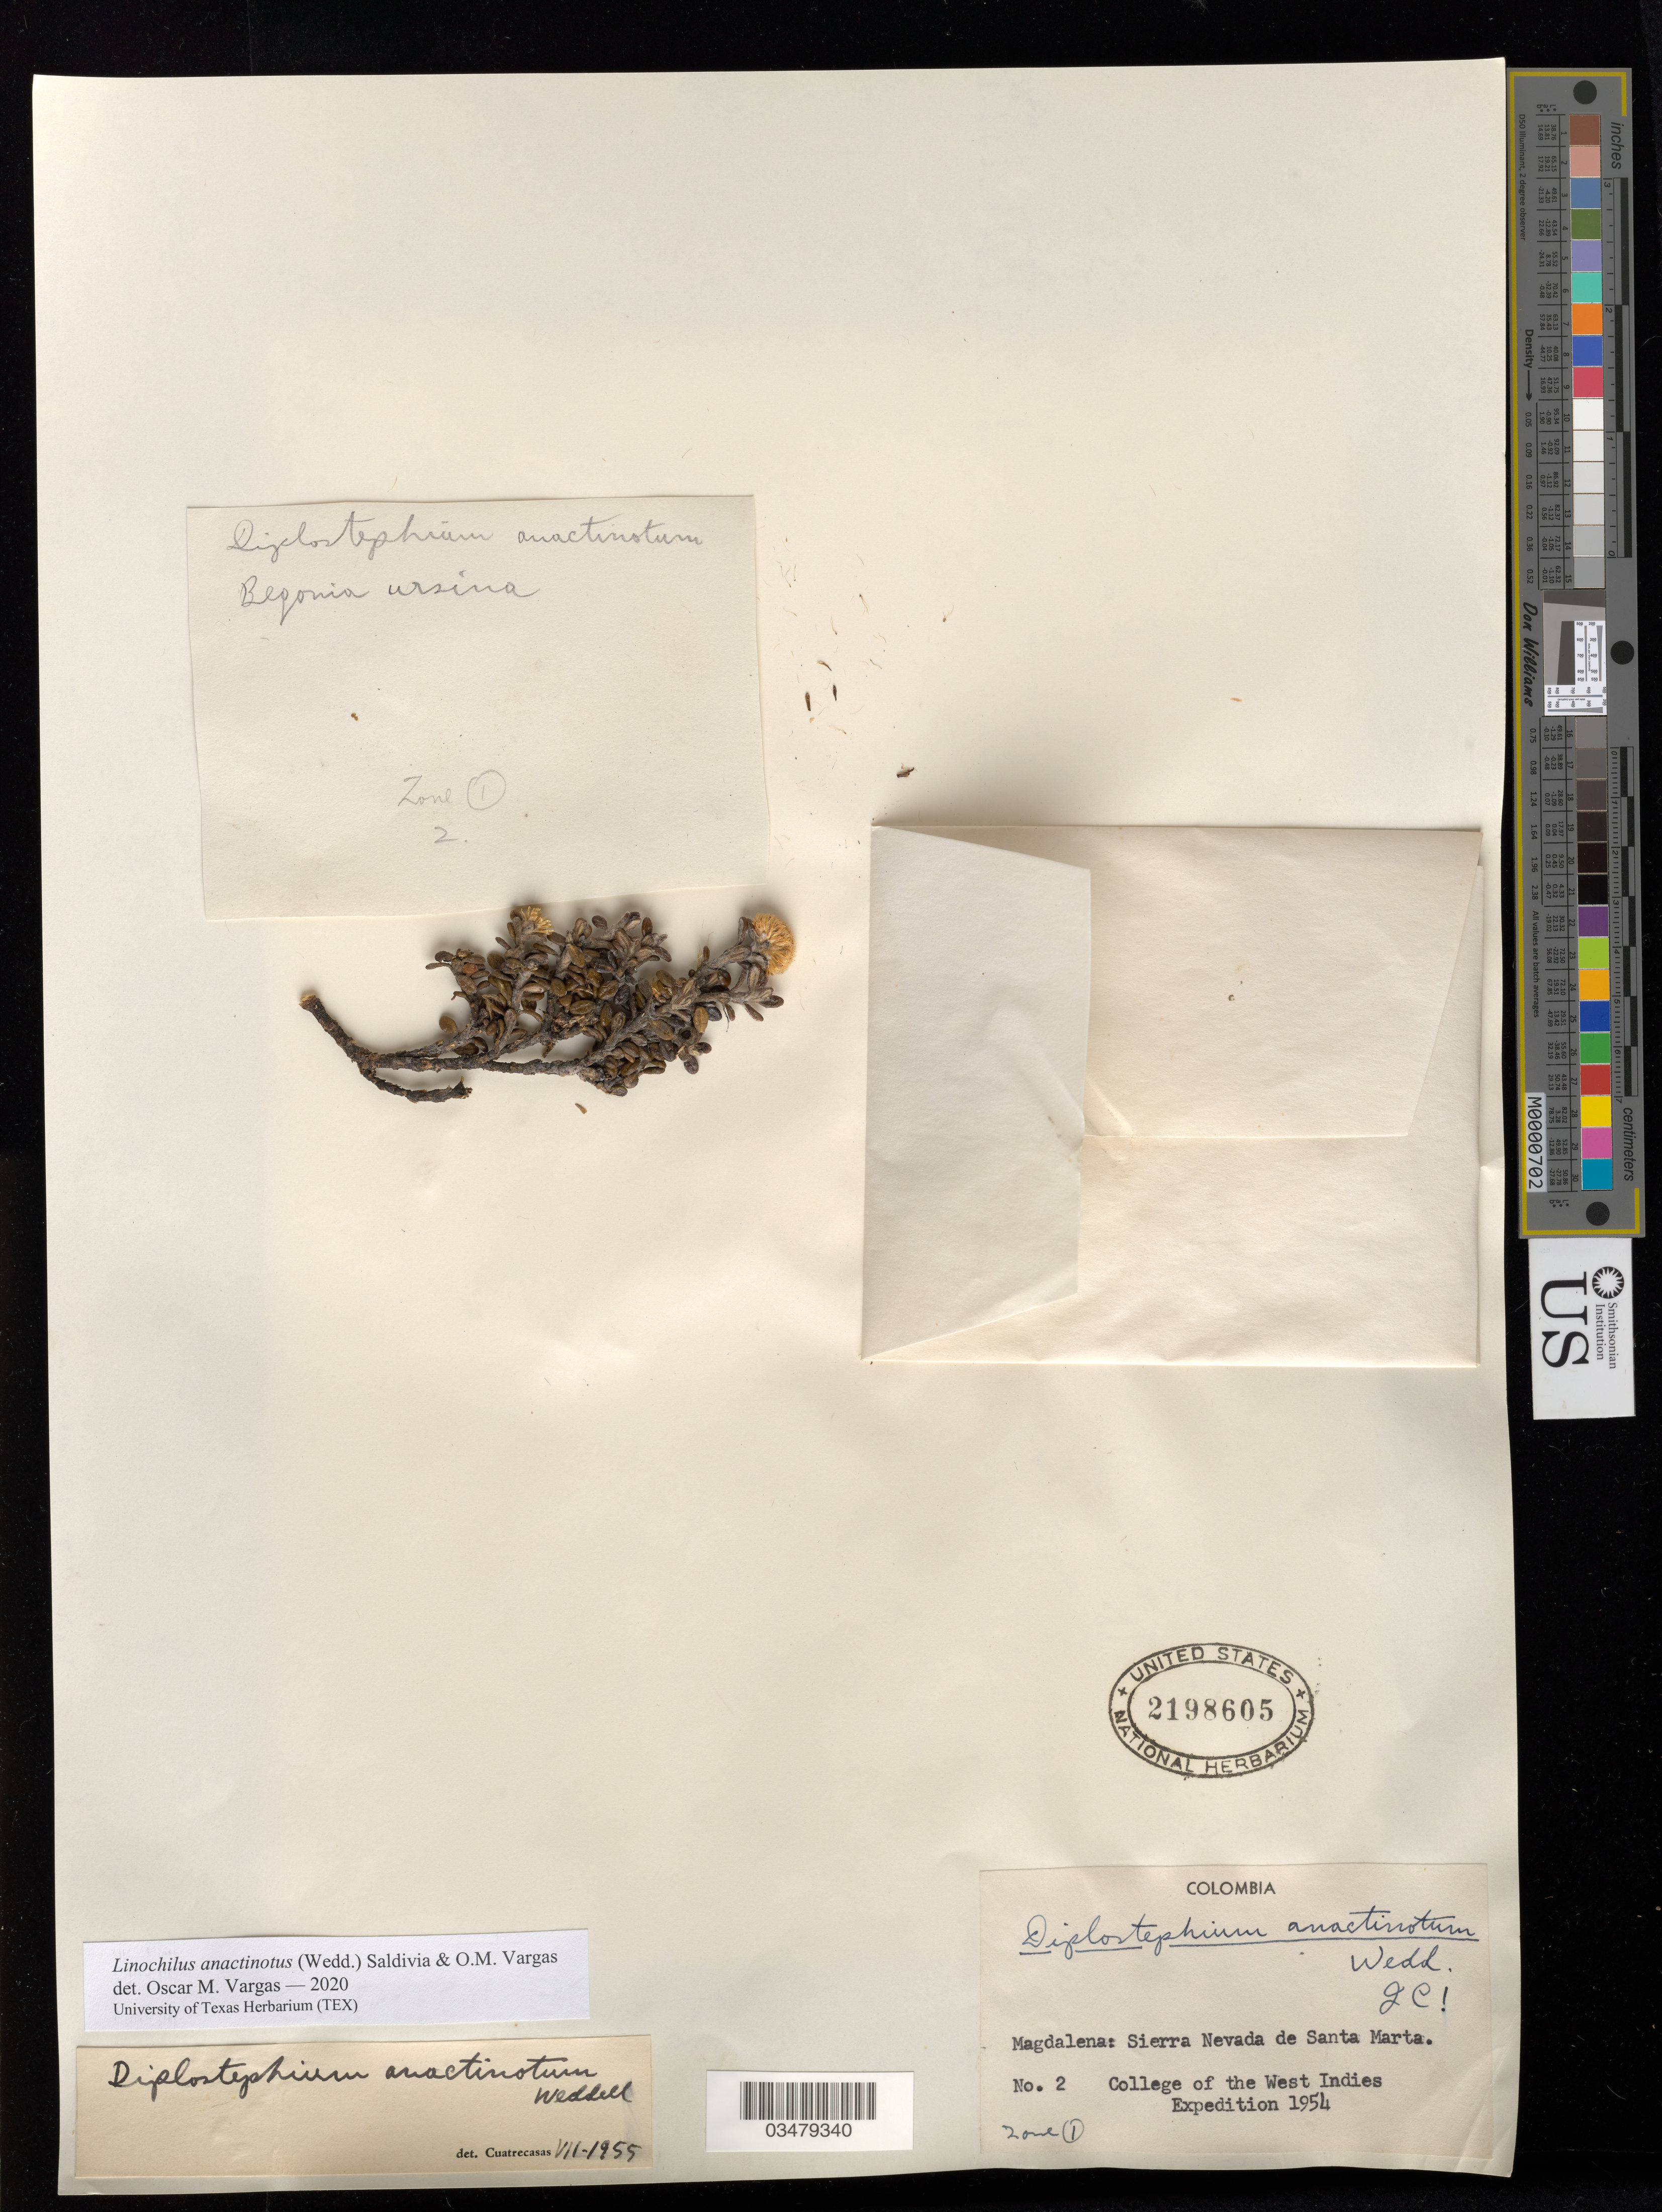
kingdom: Plantae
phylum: Tracheophyta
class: Magnoliopsida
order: Asterales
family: Asteraceae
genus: Linochilus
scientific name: Linochilus anactinotus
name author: (Wedd.) Saldivia & O.M. Vargas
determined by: Vargas, Oscar M.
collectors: College of the West Indies Expedition 1954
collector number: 2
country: Colombia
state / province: Magdalena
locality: Magdalena: Sierra Nevada de Santa Marta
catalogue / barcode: US 2198605